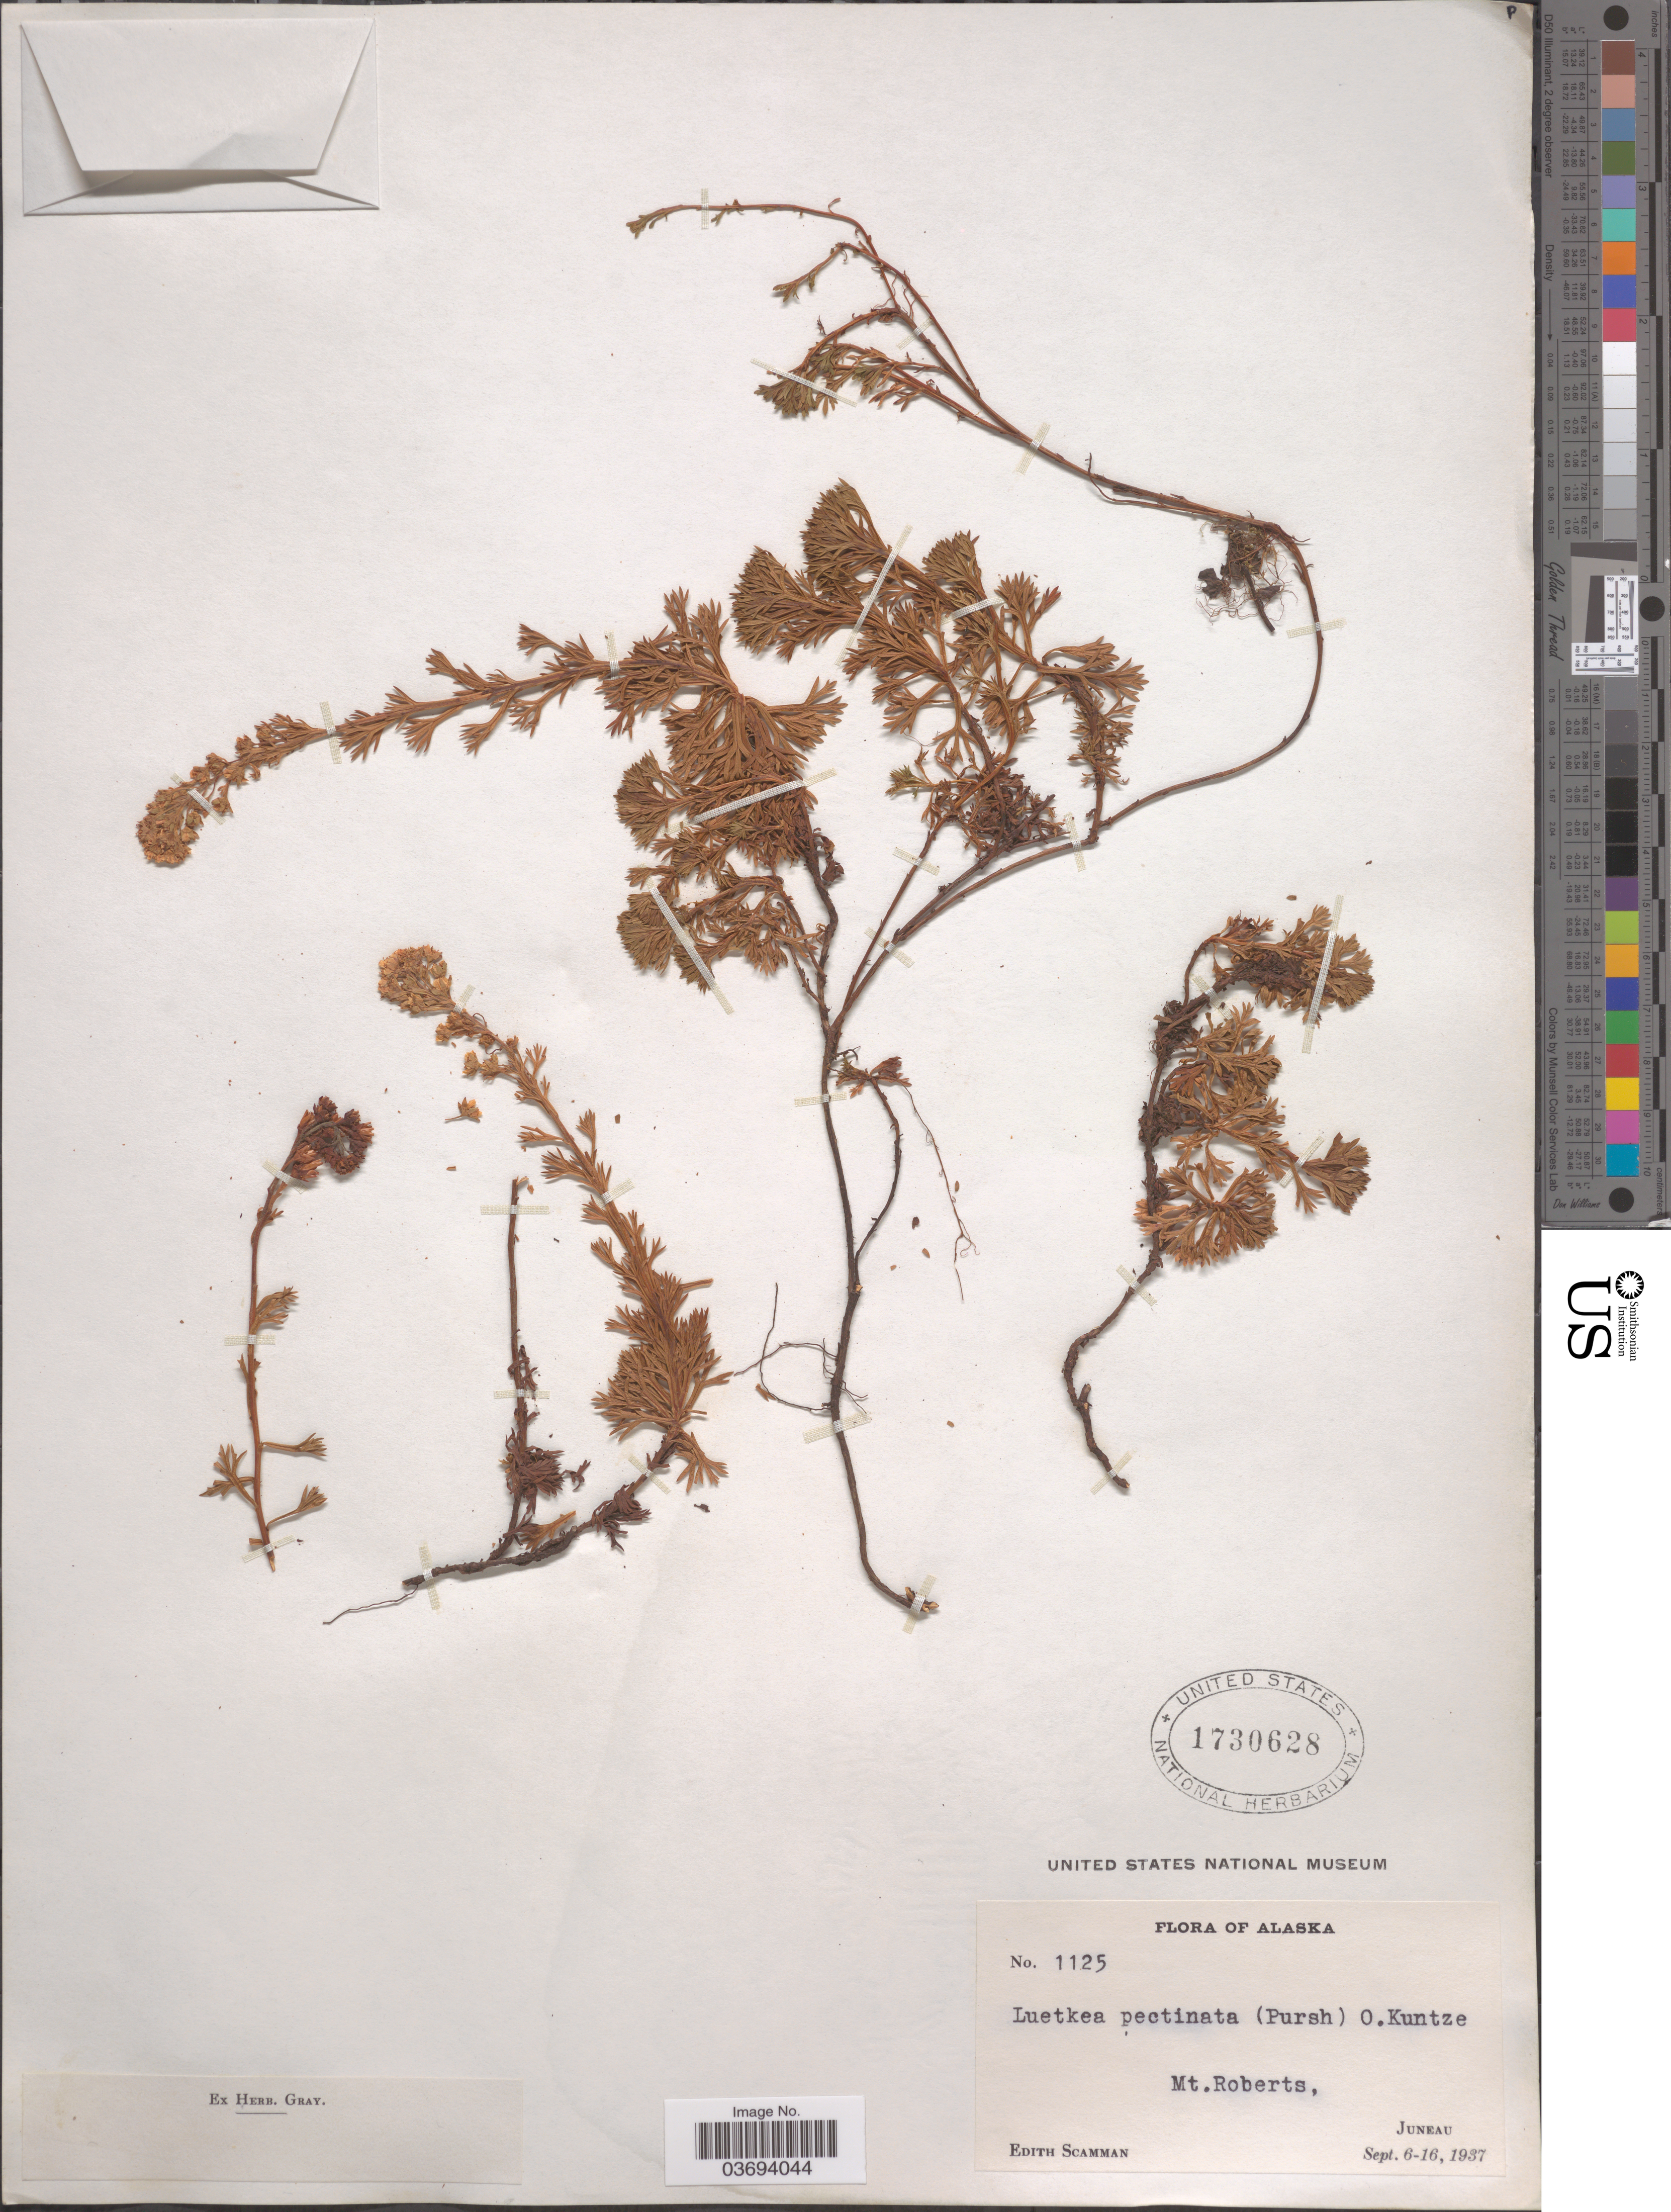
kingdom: Plantae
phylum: Tracheophyta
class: Magnoliopsida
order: Rosales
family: Rosaceae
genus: Luetkea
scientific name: Luetkea pectinata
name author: (Pursh) Kuntze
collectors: E. Scamman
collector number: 1125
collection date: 1937-09-06/1937-09-16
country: United States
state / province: Alaska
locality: Mt. Roberts, Juneau.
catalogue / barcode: US 1730628